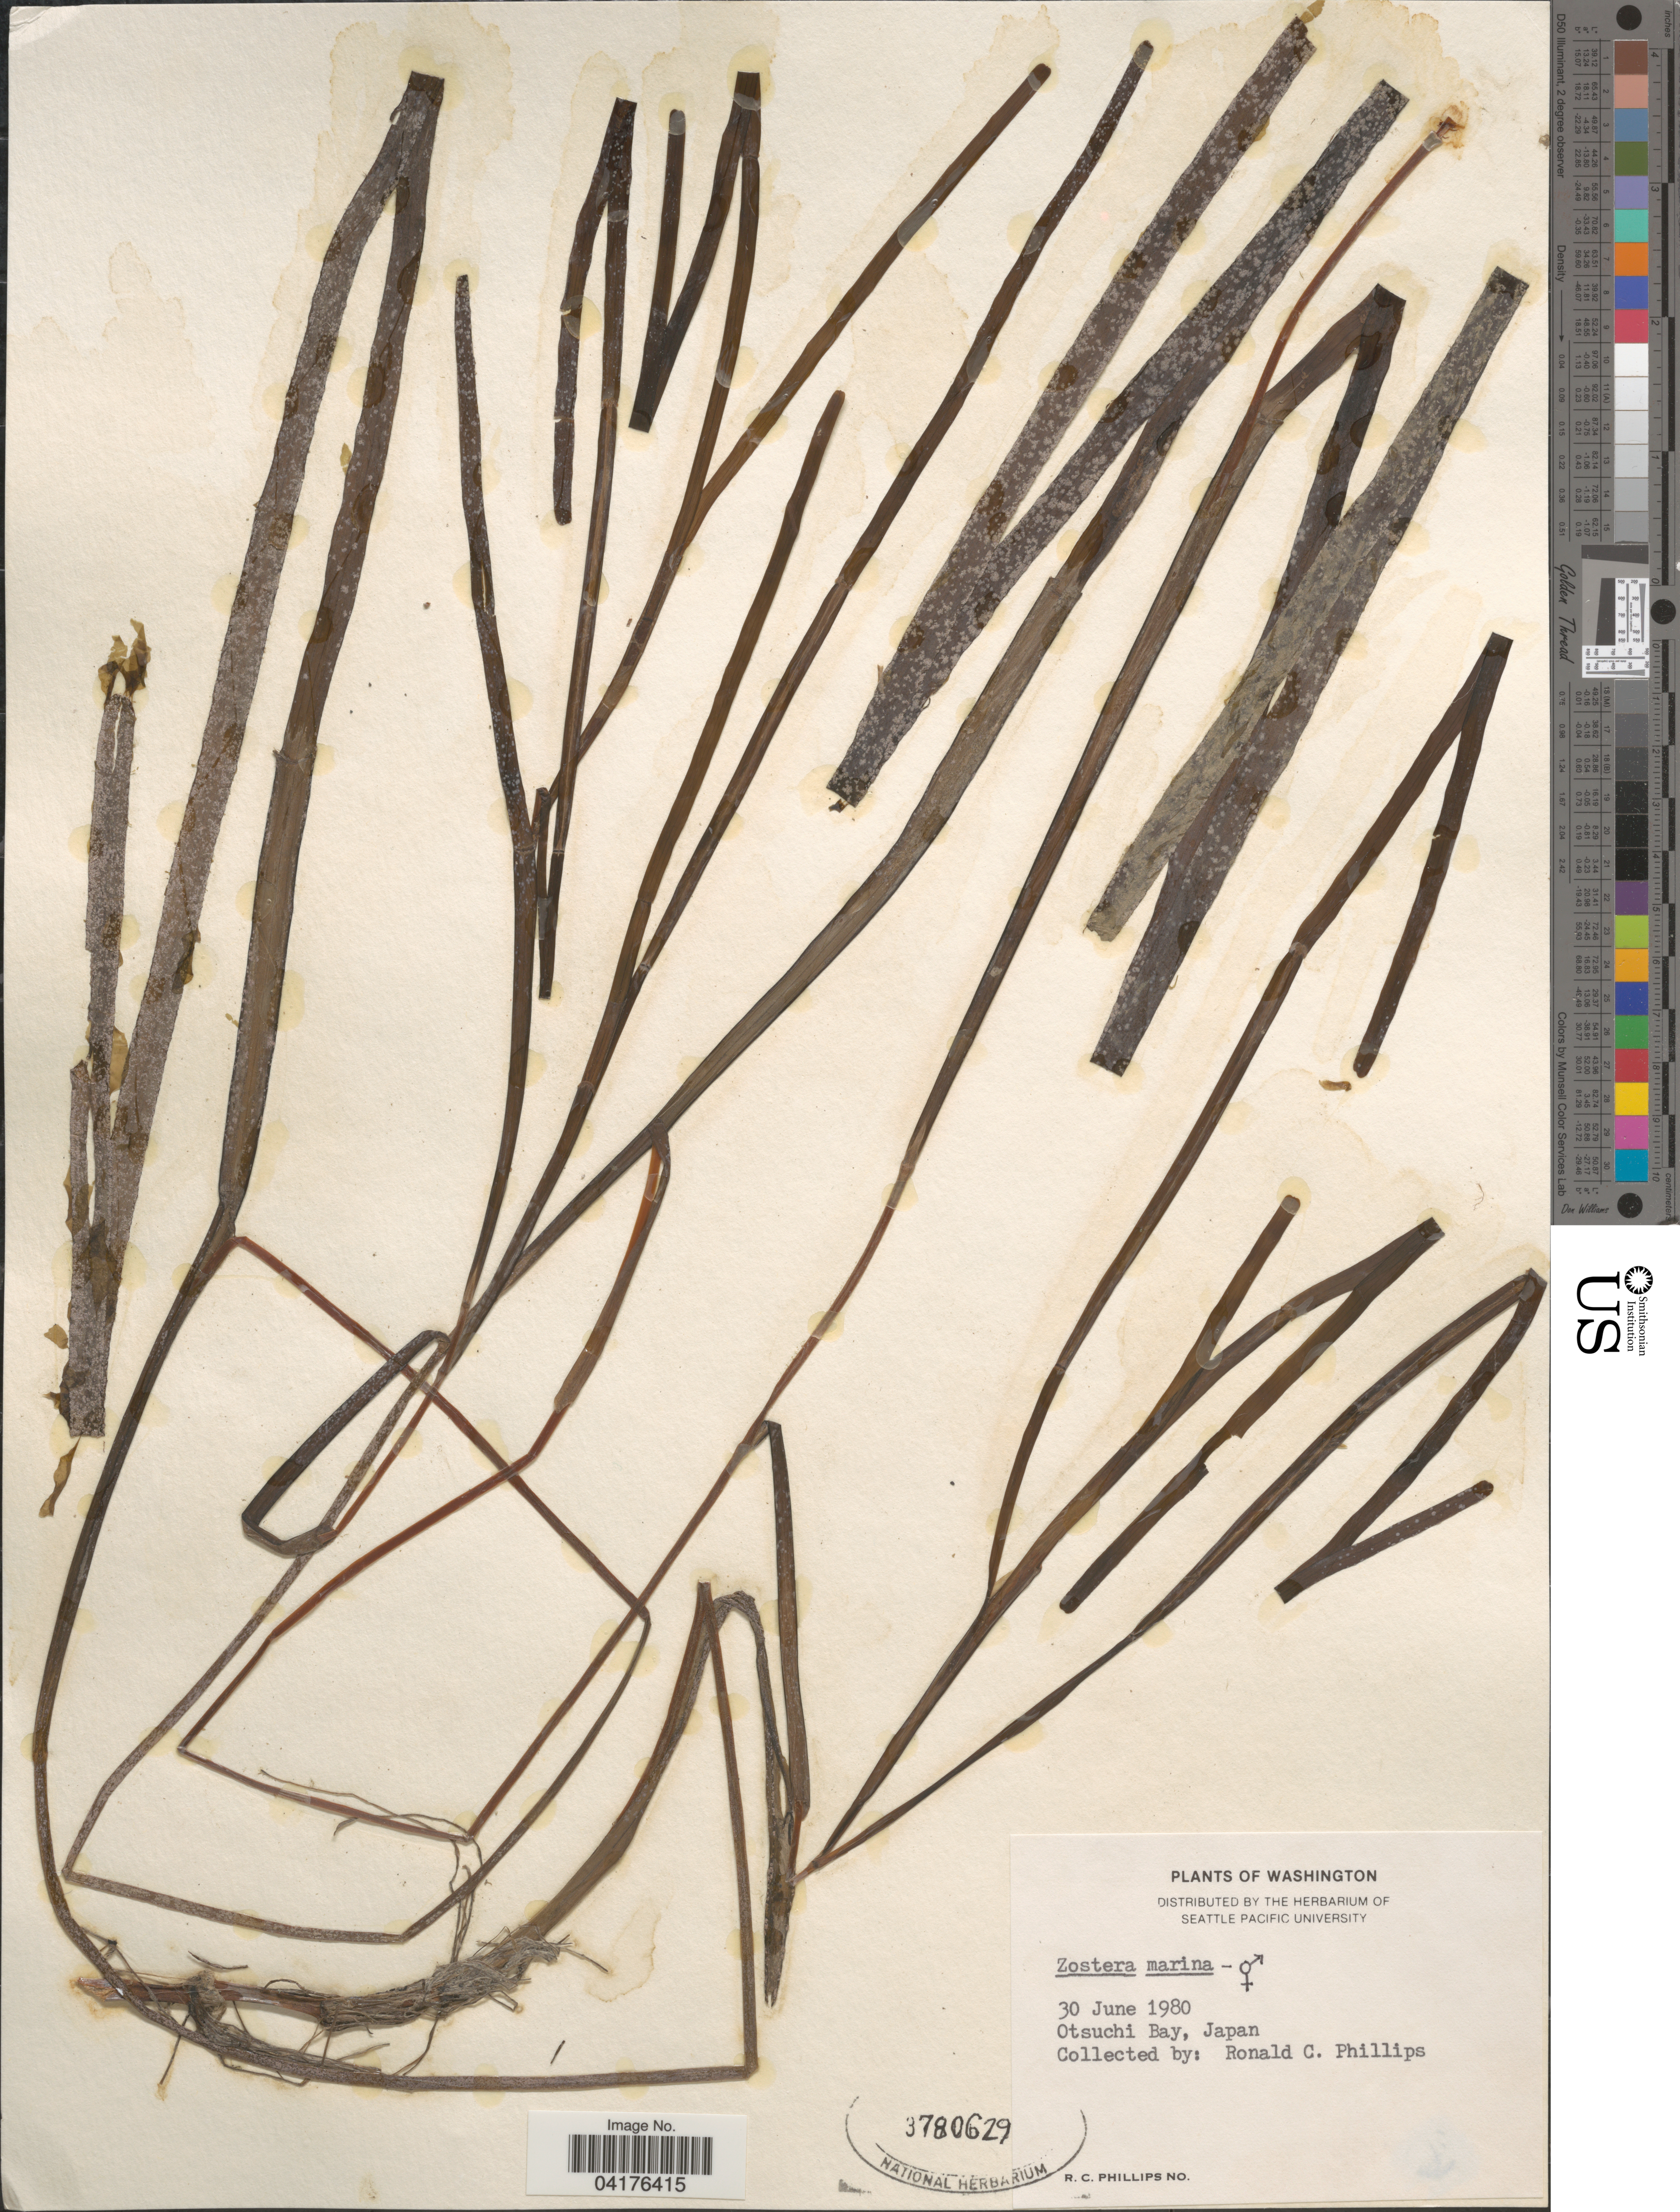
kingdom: Plantae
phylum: Tracheophyta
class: Liliopsida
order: Alismatales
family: Zosteraceae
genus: Zostera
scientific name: Zostera marina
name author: L.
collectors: R. C. Phillips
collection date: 1980-06-30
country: Japan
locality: Otsuchi Bay.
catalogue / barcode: US 3780629